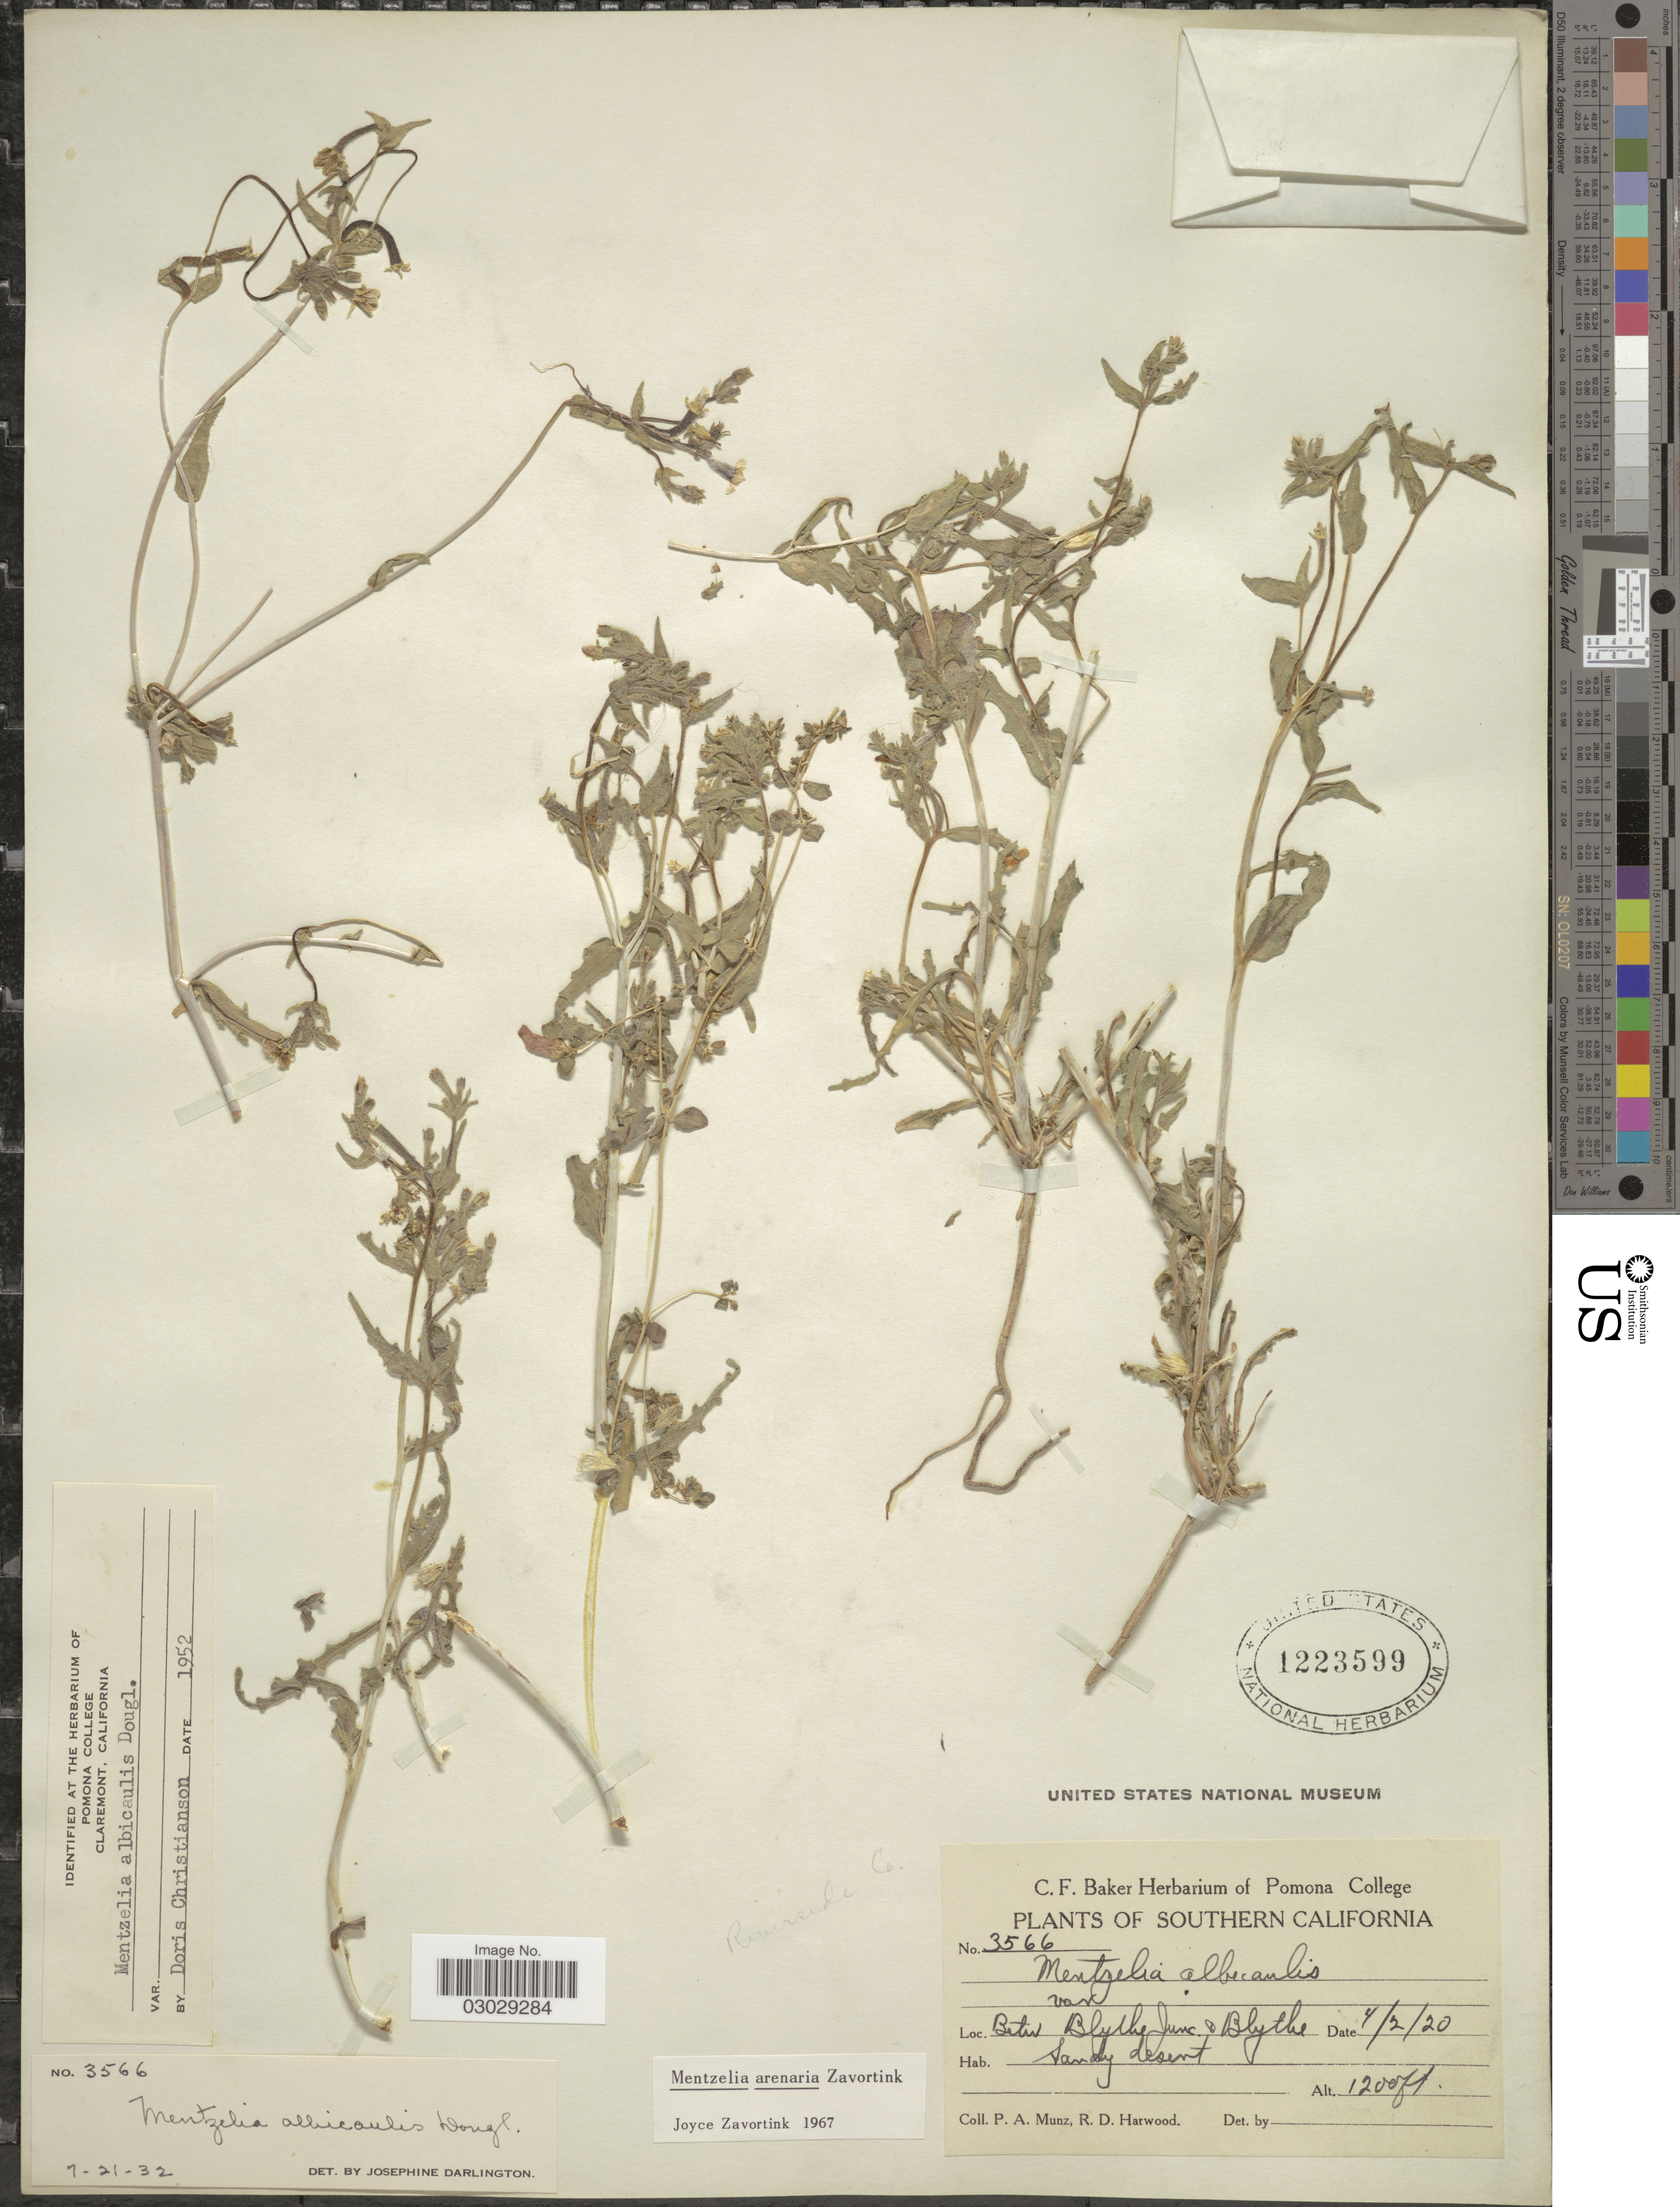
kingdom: Plantae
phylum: Tracheophyta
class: Magnoliopsida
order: Cornales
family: Loasaceae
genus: Mentzelia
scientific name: Mentzelia albicaulis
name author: (Douglas ex Hook.) Douglas ex Torr. & A. Gray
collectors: P. A. Munz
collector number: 3566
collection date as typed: Transcribed d/m/y: 2/4/20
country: United States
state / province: California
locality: Southern California. Betw Blythe Junc. & Blythe Sandy desert.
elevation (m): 366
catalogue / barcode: US 1223599